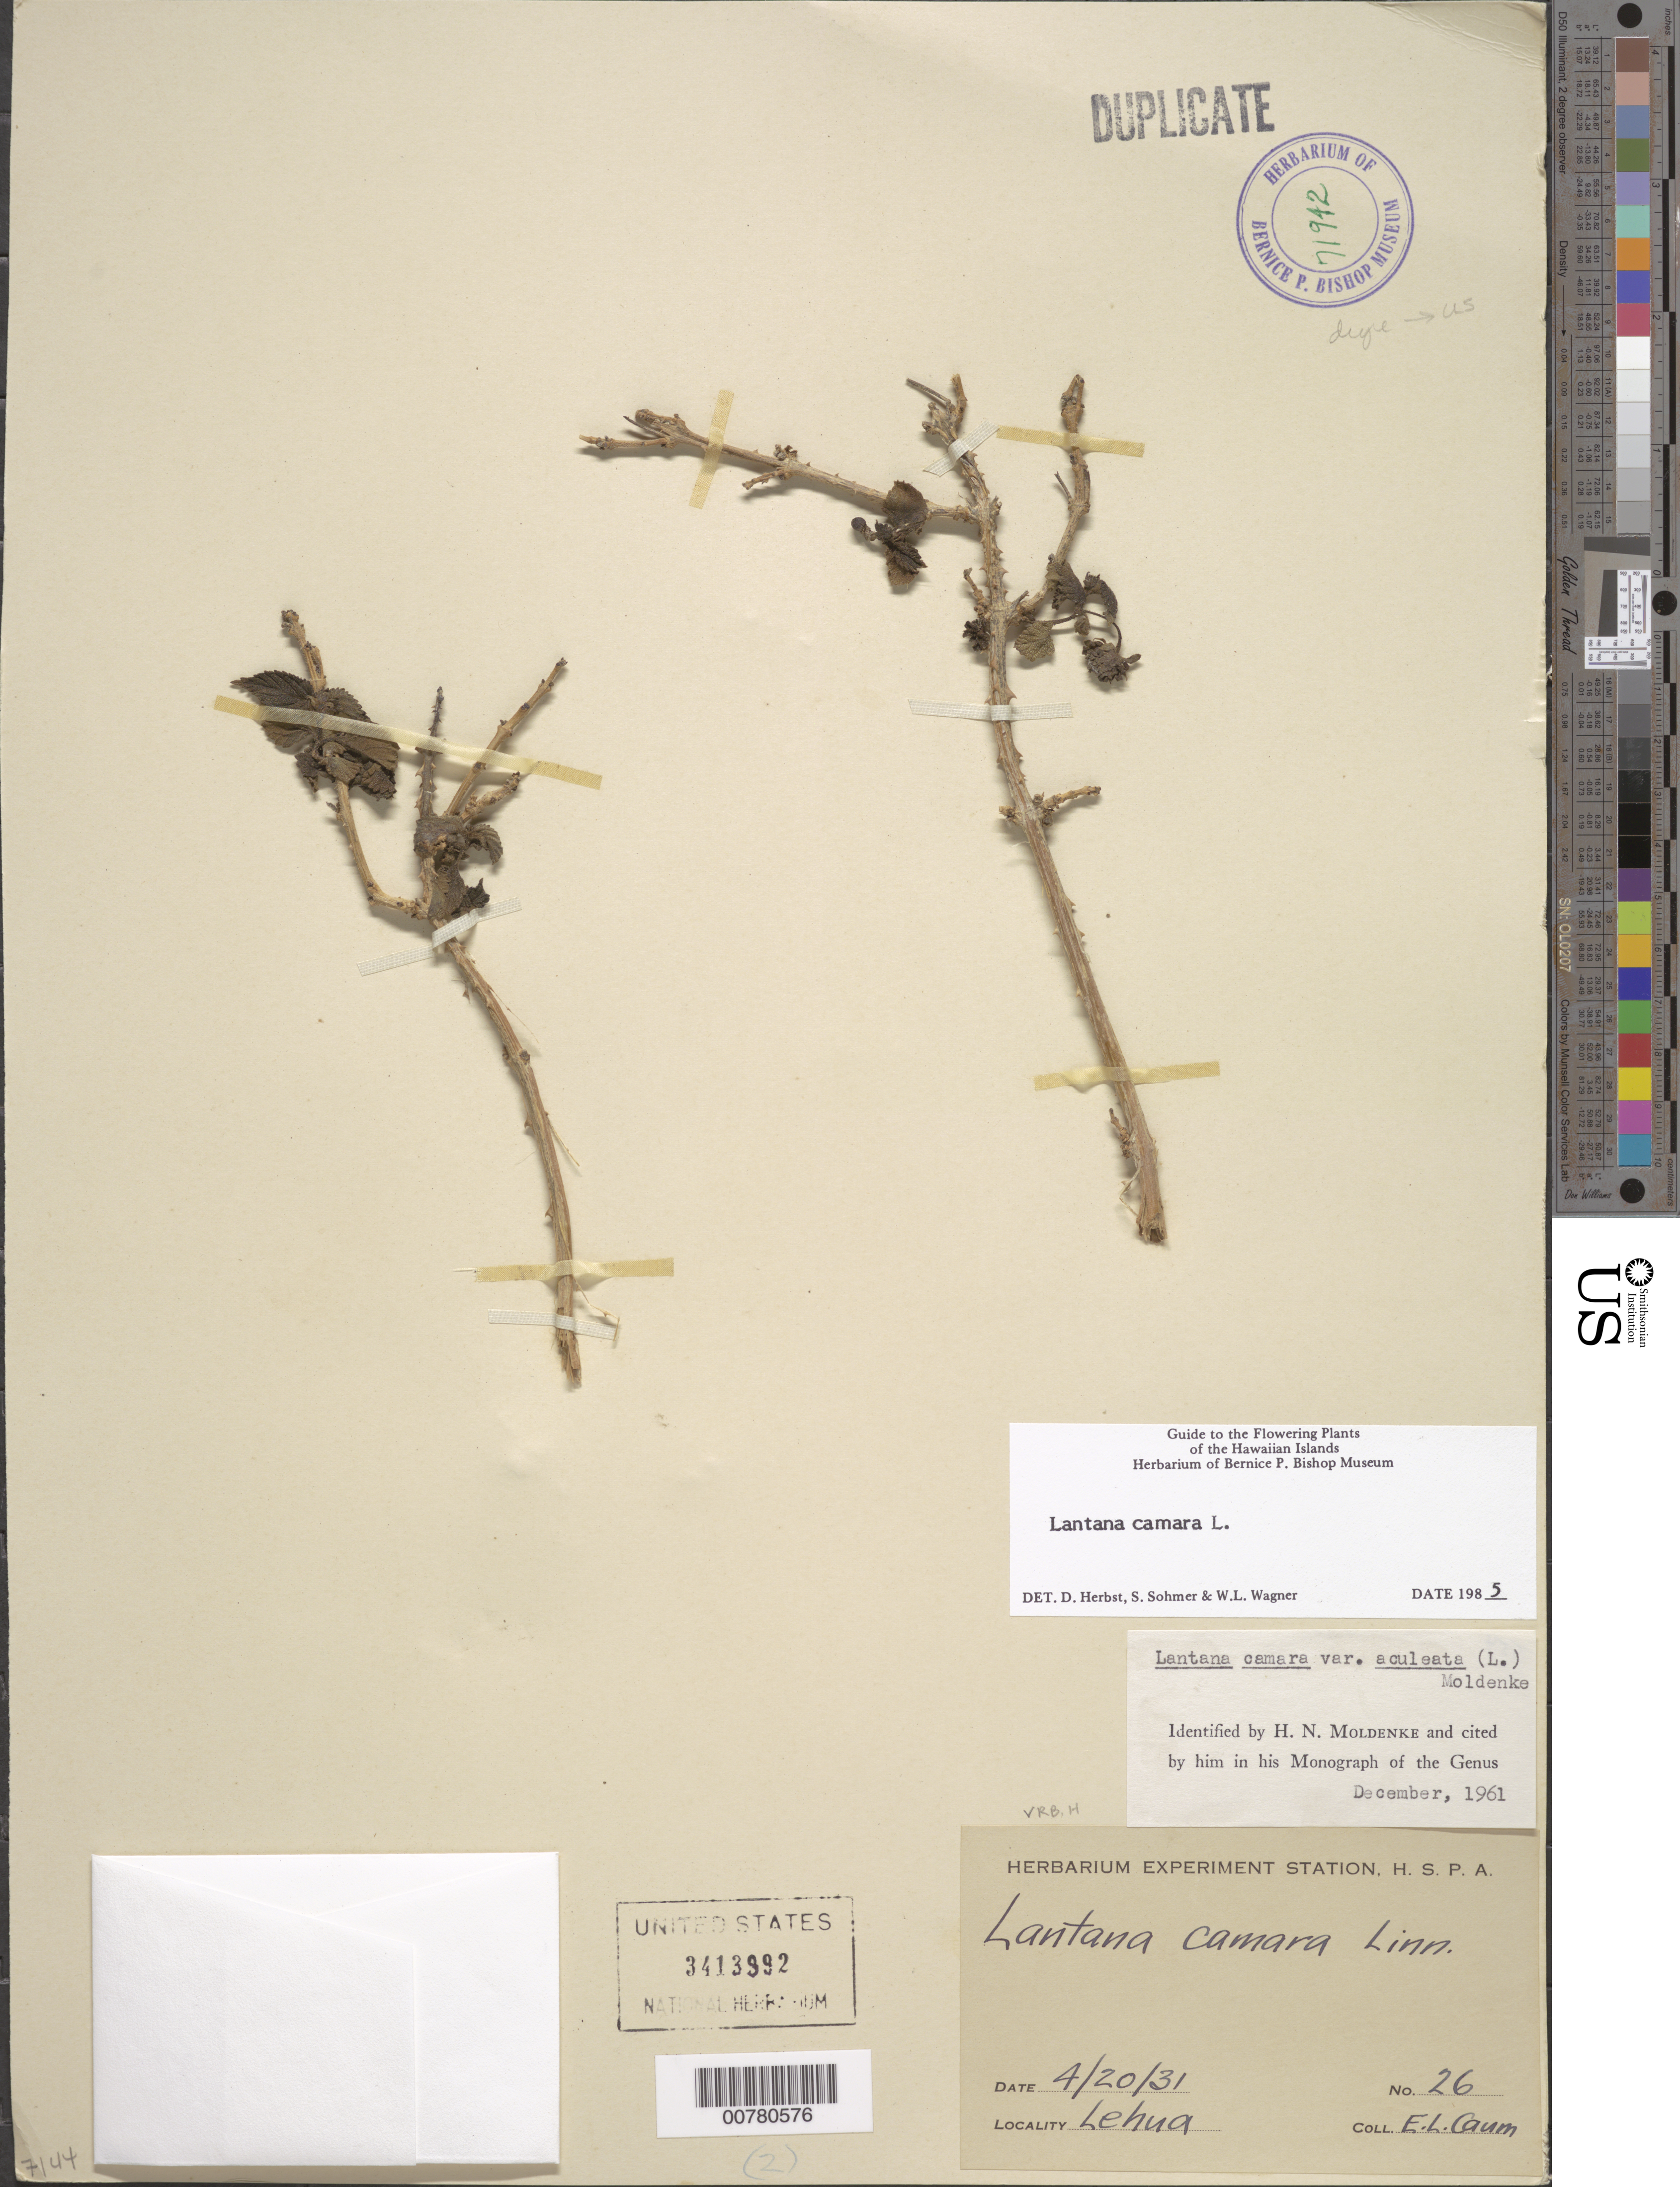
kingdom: Plantae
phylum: Tracheophyta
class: Magnoliopsida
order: Lamiales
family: Verbenaceae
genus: Lantana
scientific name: Lantana camara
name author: L.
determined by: Wagner, W. L.; Herbst, D. R.; Sohmer, S. H.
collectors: E. L. Caum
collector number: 26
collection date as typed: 20 Apr 1931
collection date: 1931-04-20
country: United States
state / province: Hawaii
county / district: Kauai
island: Lehua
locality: Lehua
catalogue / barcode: US 3413992